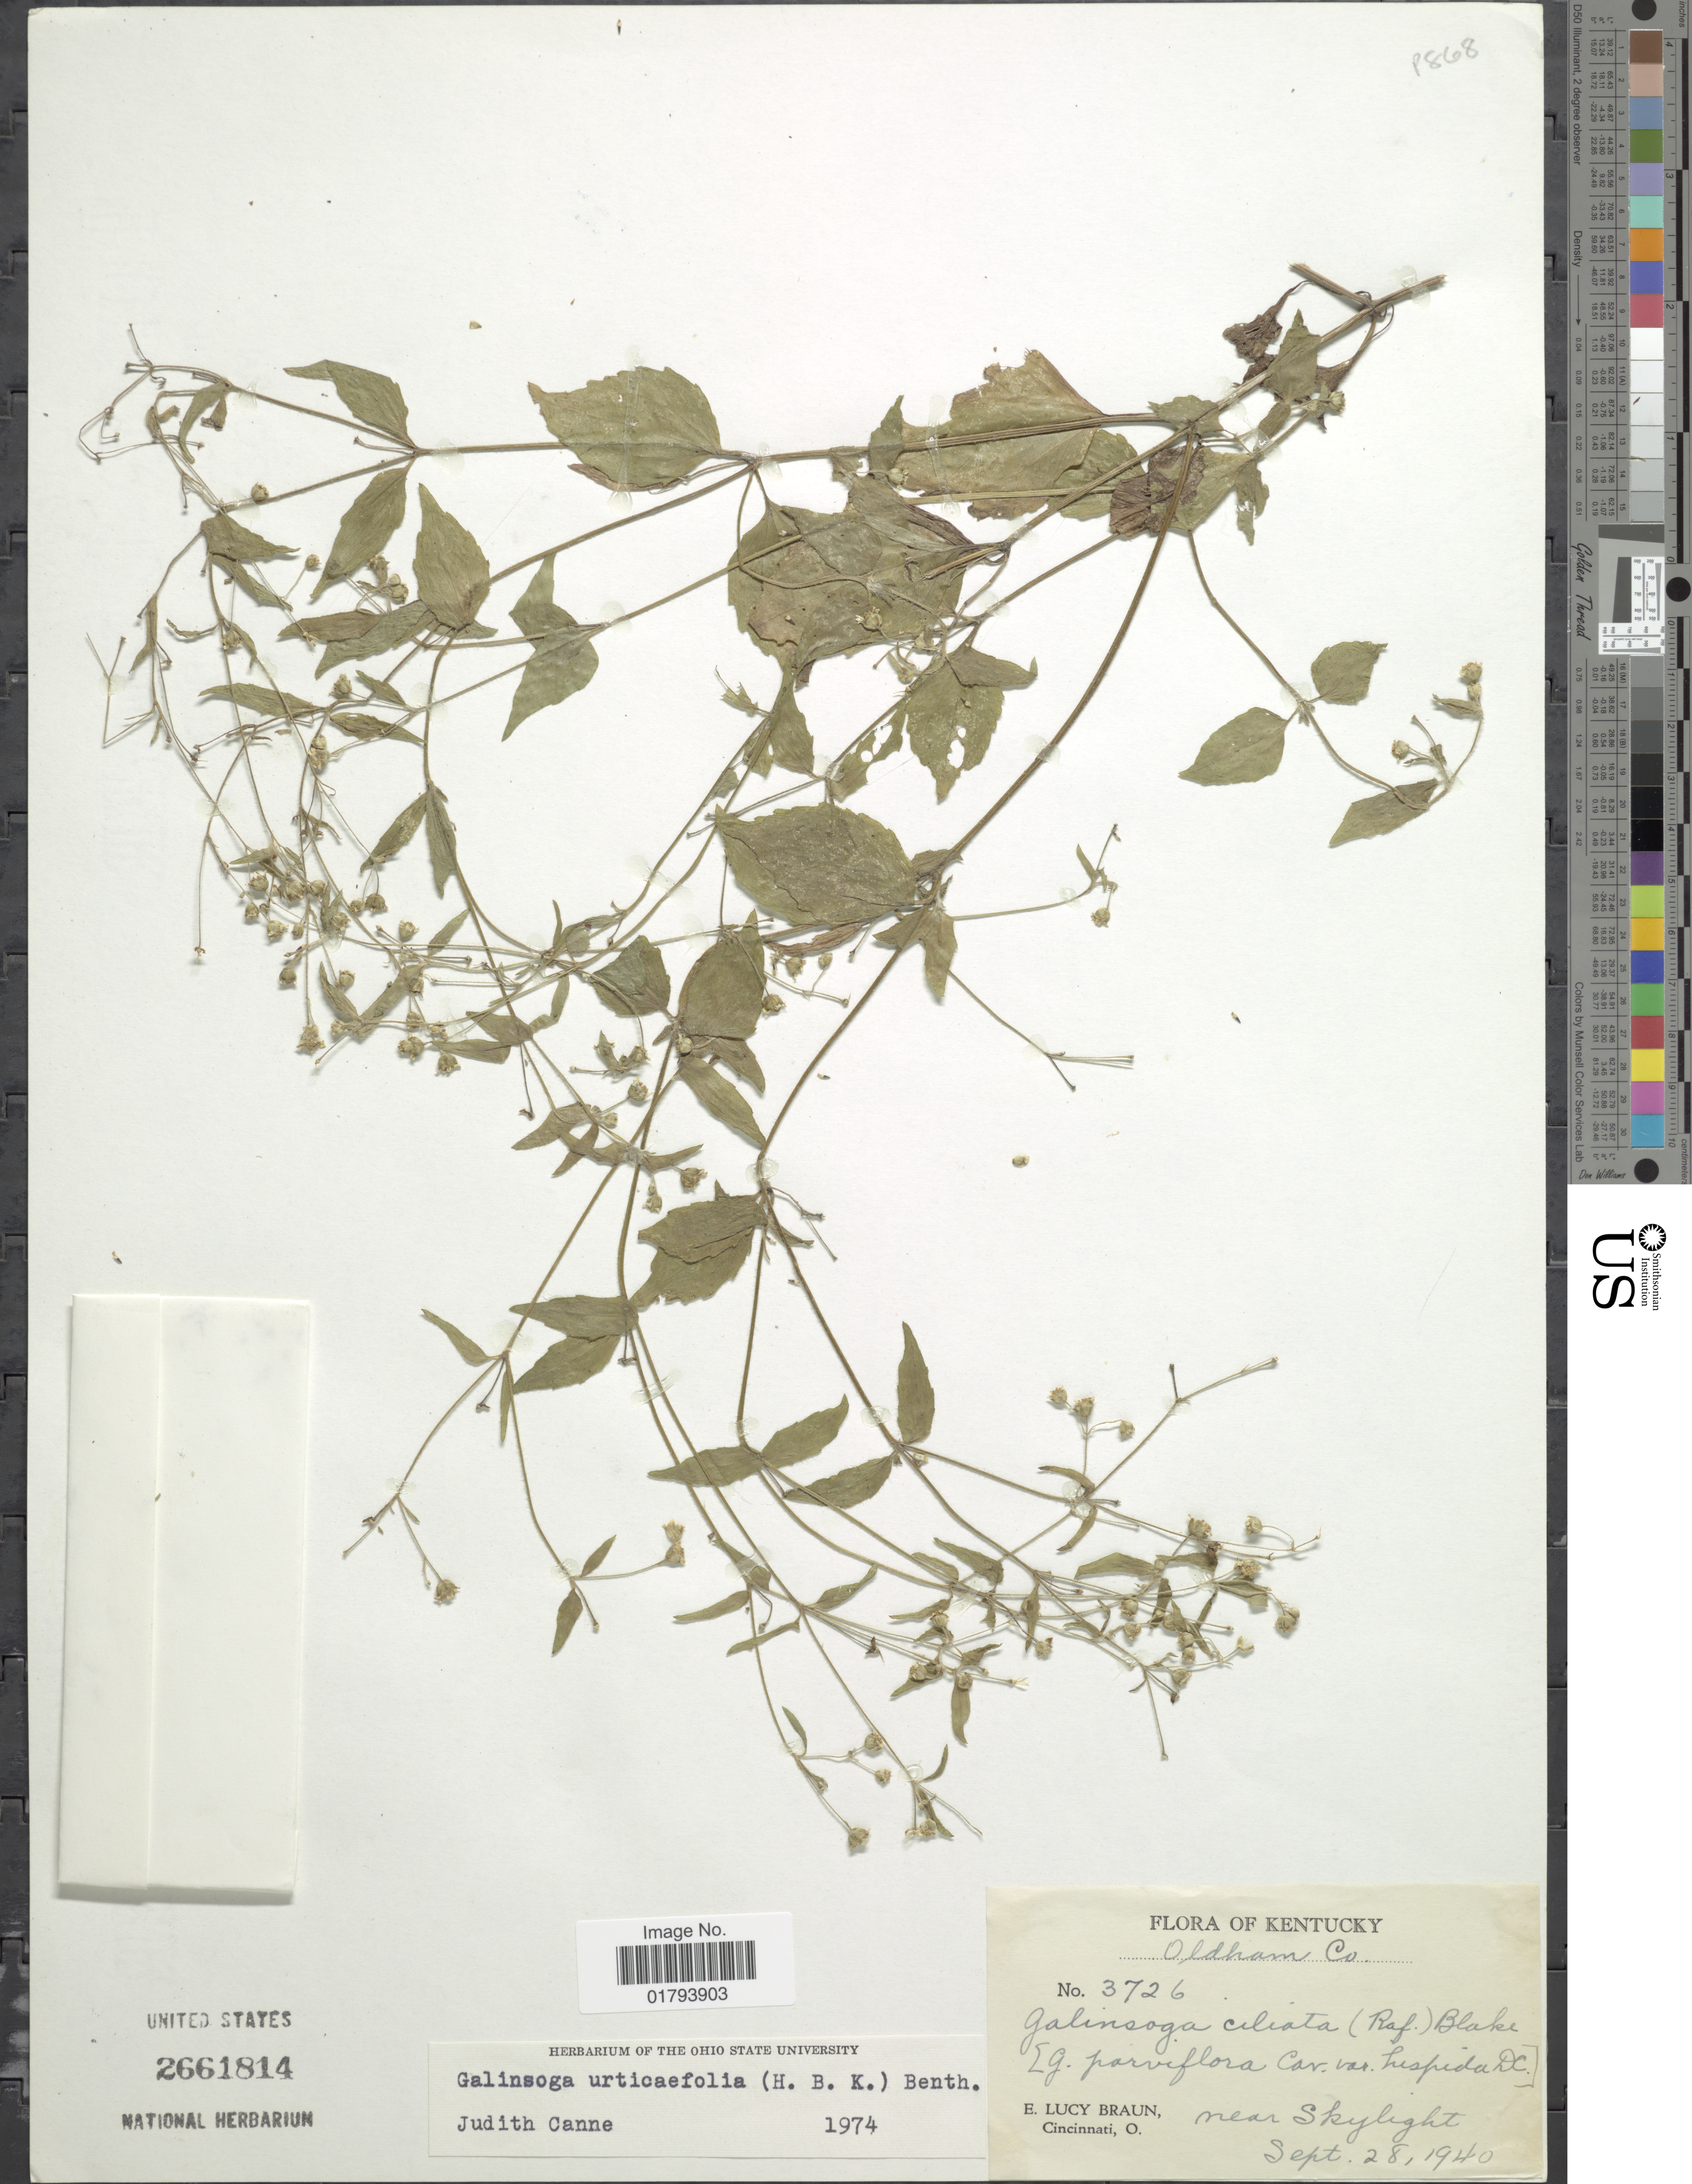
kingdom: Plantae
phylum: Tracheophyta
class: Magnoliopsida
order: Asterales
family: Asteraceae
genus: Galinsoga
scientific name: Galinsoga urticaefolia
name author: Ruiz & Pav.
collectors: E. L. Braun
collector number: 3726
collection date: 1940-09-28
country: United States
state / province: Kentucky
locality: Oldham Co.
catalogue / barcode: US 2661814